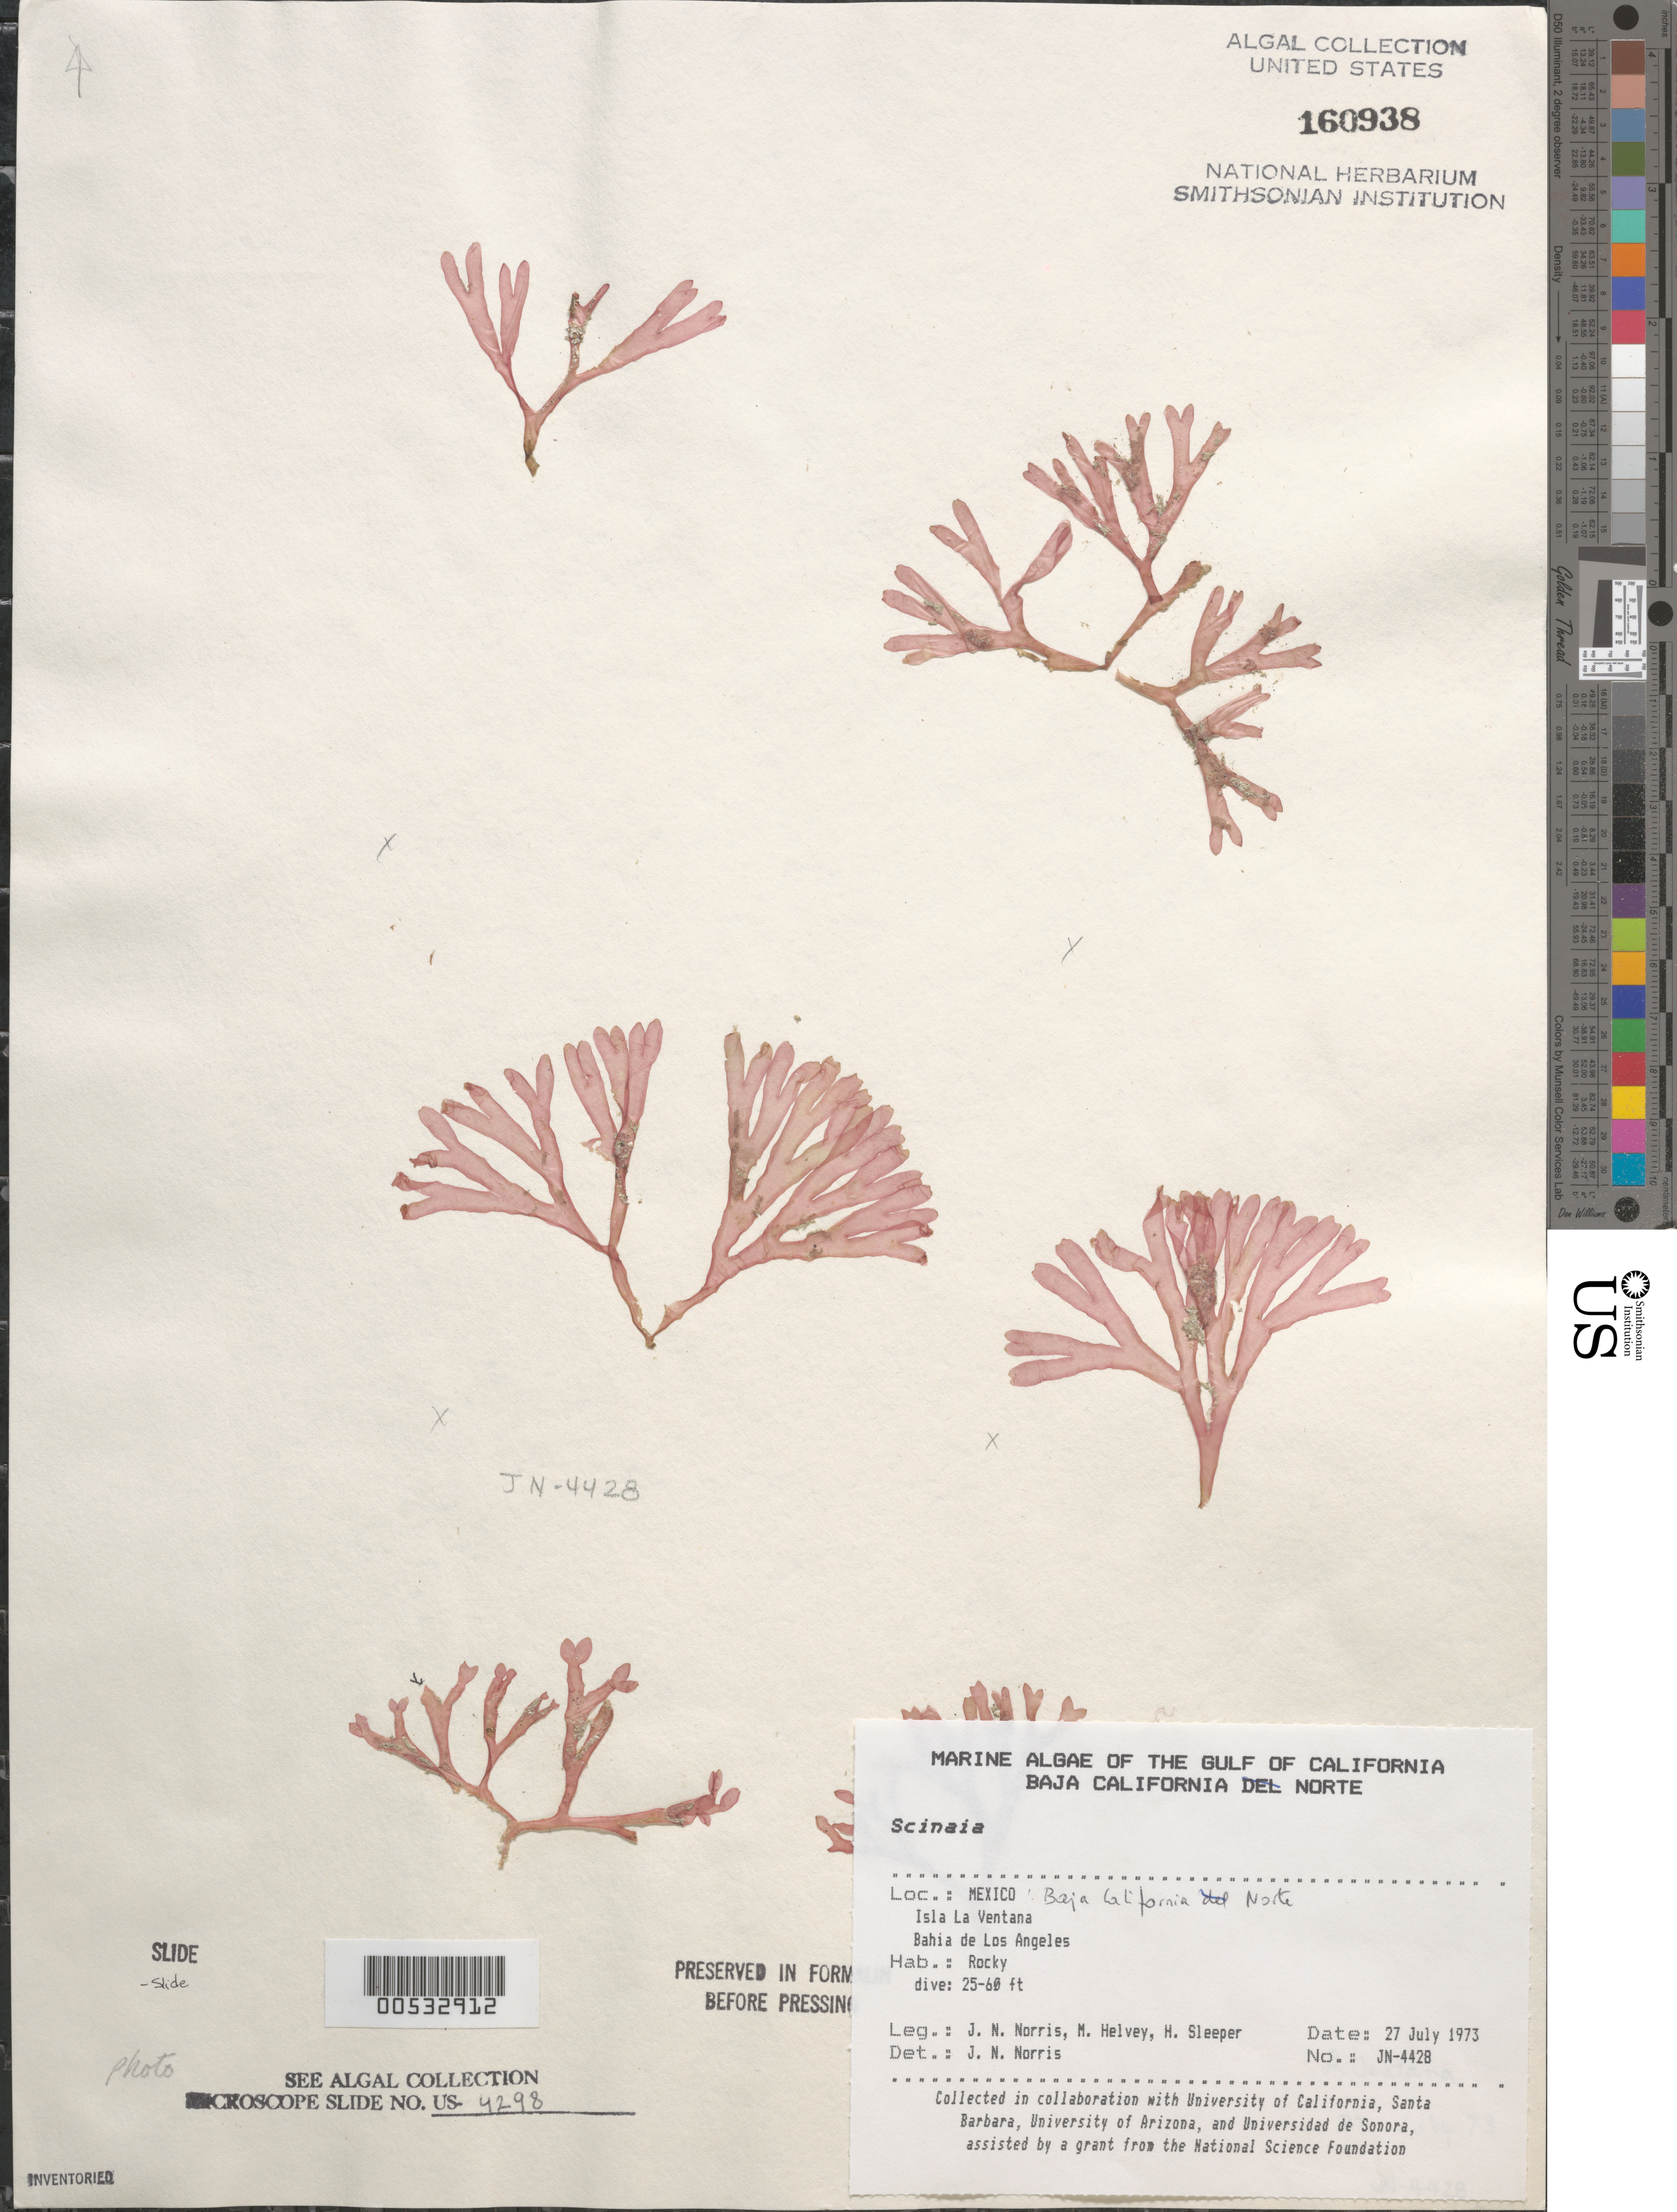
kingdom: Plantae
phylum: Rhodophyta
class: Florideophyceae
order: Nemaliales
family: Scinaiaceae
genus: Scinaia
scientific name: Scinaia sp.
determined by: Norris, James N.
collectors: J. N. Norris, M. Helvey & H. Sleeper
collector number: JN-4428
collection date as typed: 27 Jul 1973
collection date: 1973-07-27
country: Mexico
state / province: Baja California Norte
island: Isla la Ventana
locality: Bahia de Los Angeles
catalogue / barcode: US 160938